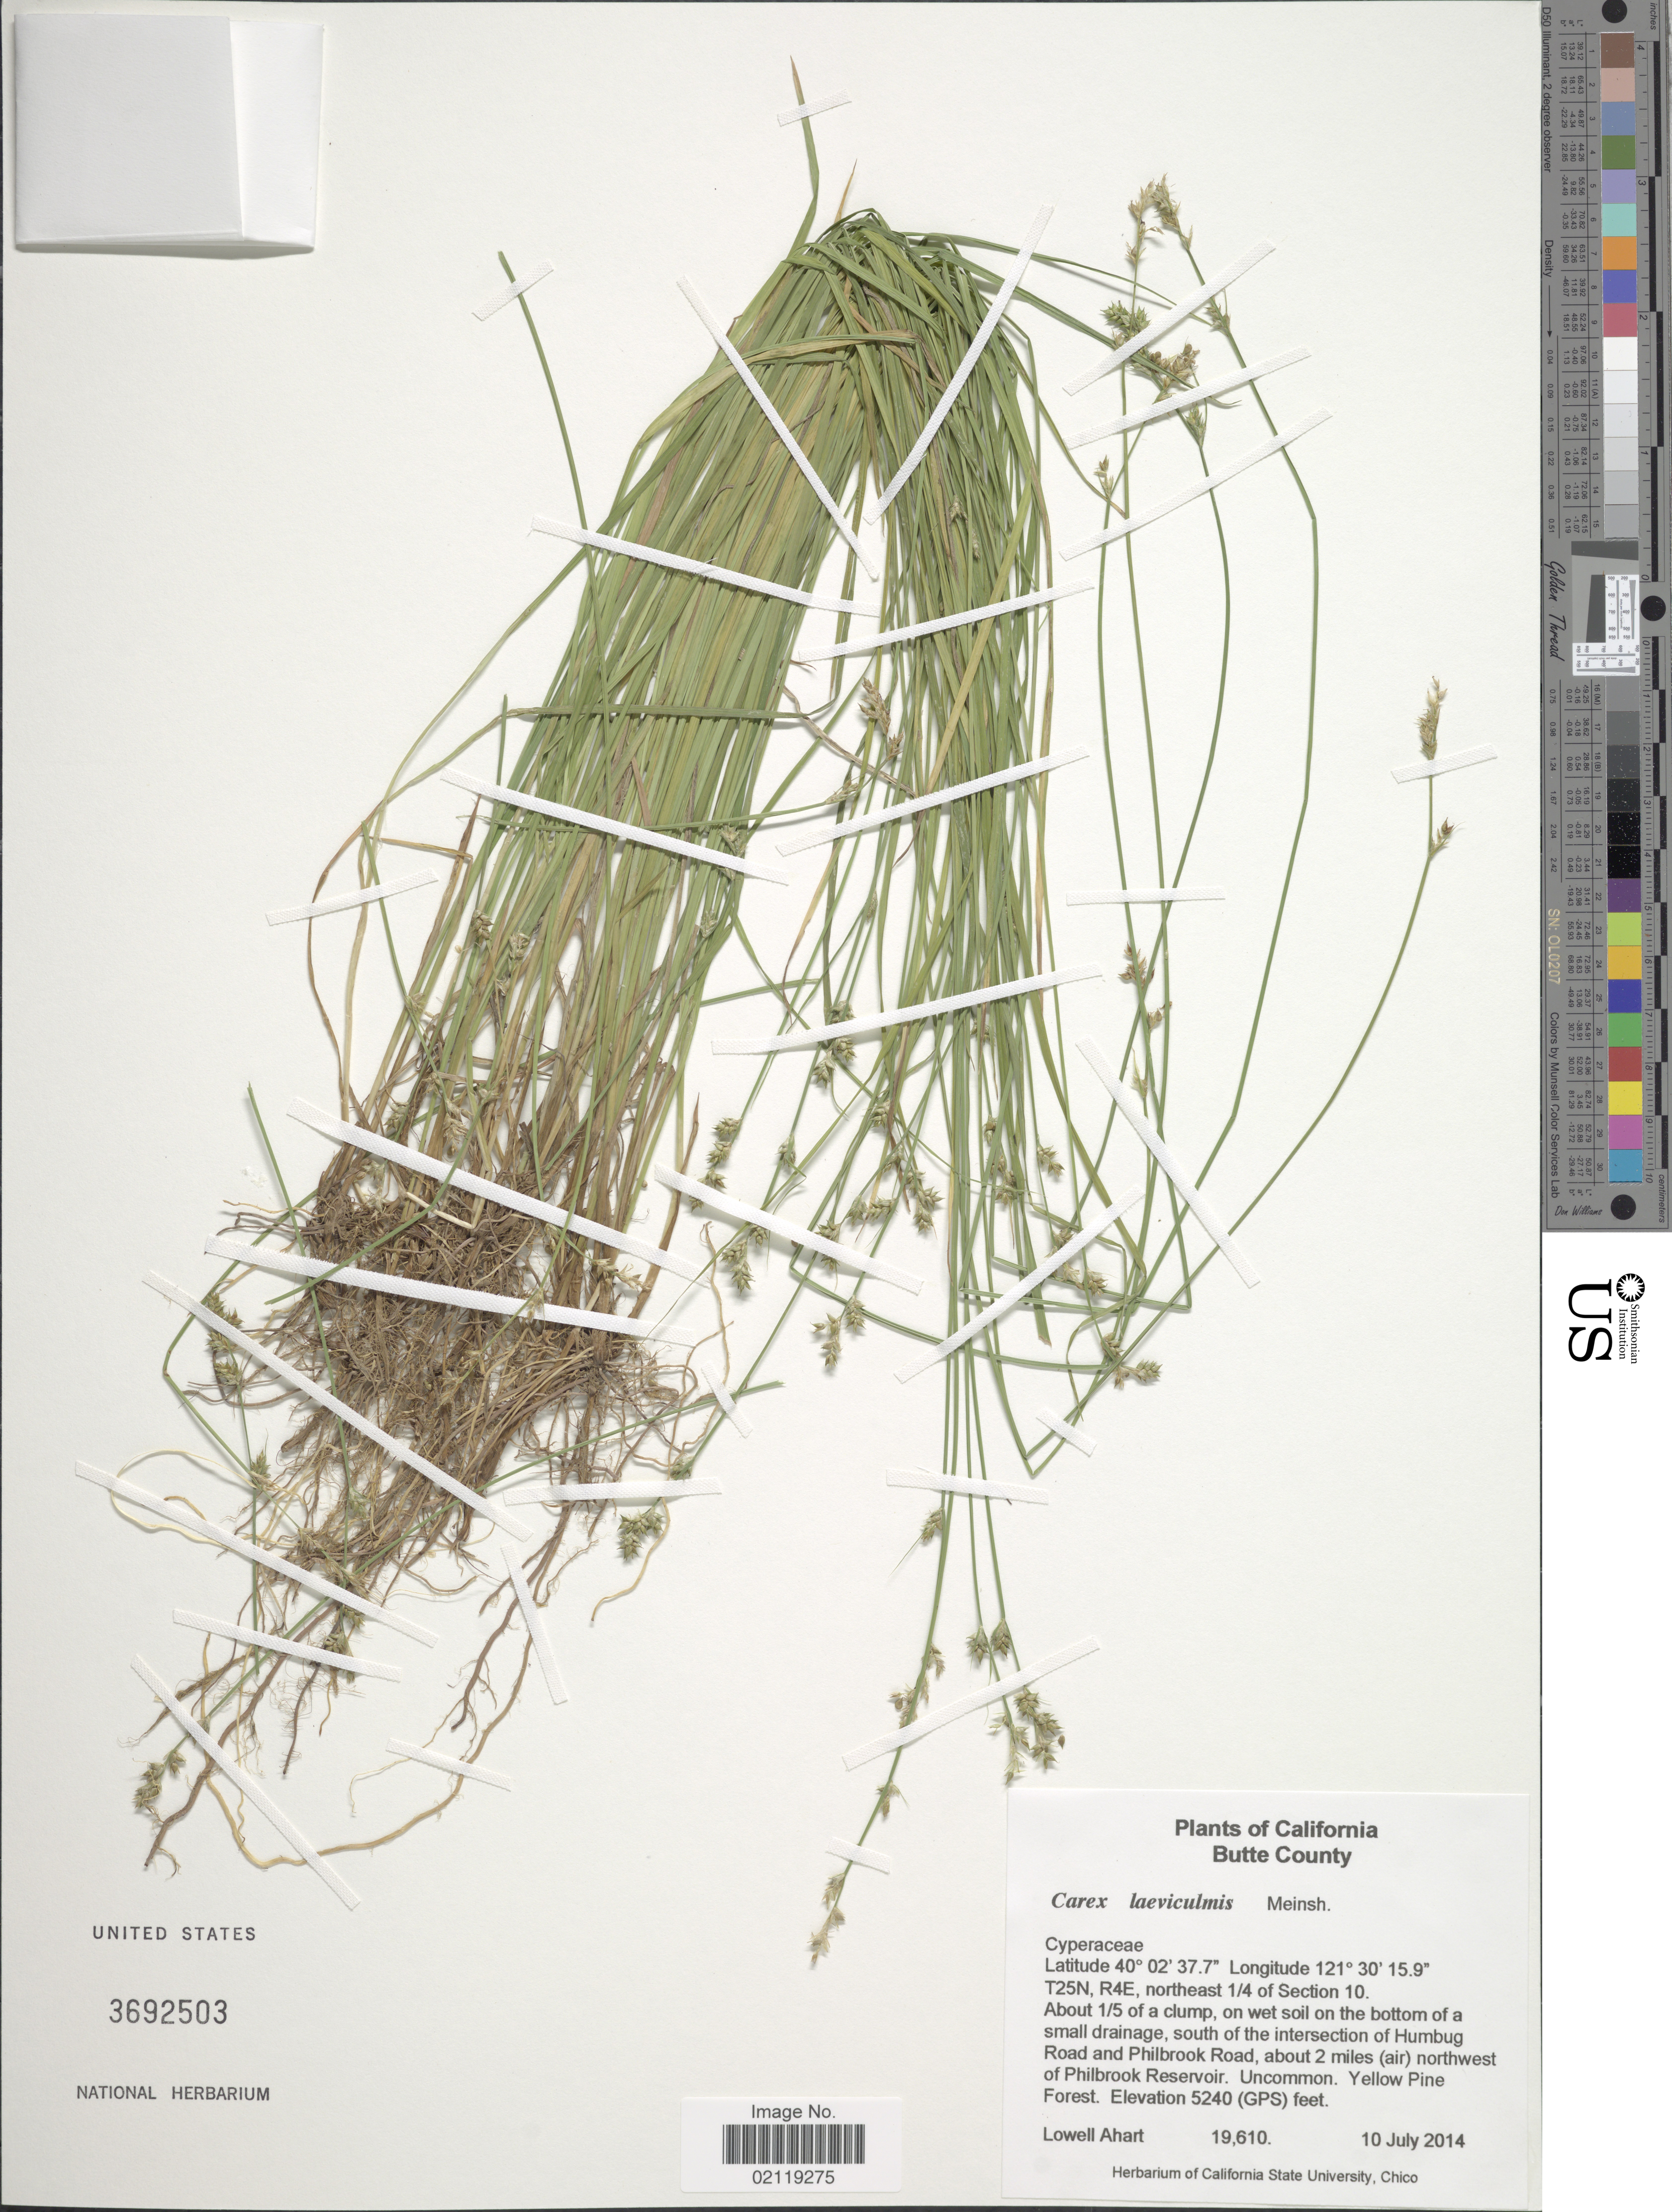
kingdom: Plantae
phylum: Tracheophyta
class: Liliopsida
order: Poales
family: Cyperaceae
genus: Carex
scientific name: Carex laeviculmis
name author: Meinsh.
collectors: L. Ahart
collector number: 19610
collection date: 2014-07-10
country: United States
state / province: California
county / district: Butte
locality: Butte County. T25, R4E, northeast 1/4 of Section 10. About 1/5 of a clump, on wet soil on the bottom of a drainage, south of the intersection of Humbug Road and Philbrook Road, about 2 miles (air) northwest of Philbrook Reservoir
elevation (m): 1597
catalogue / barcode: US 3692503